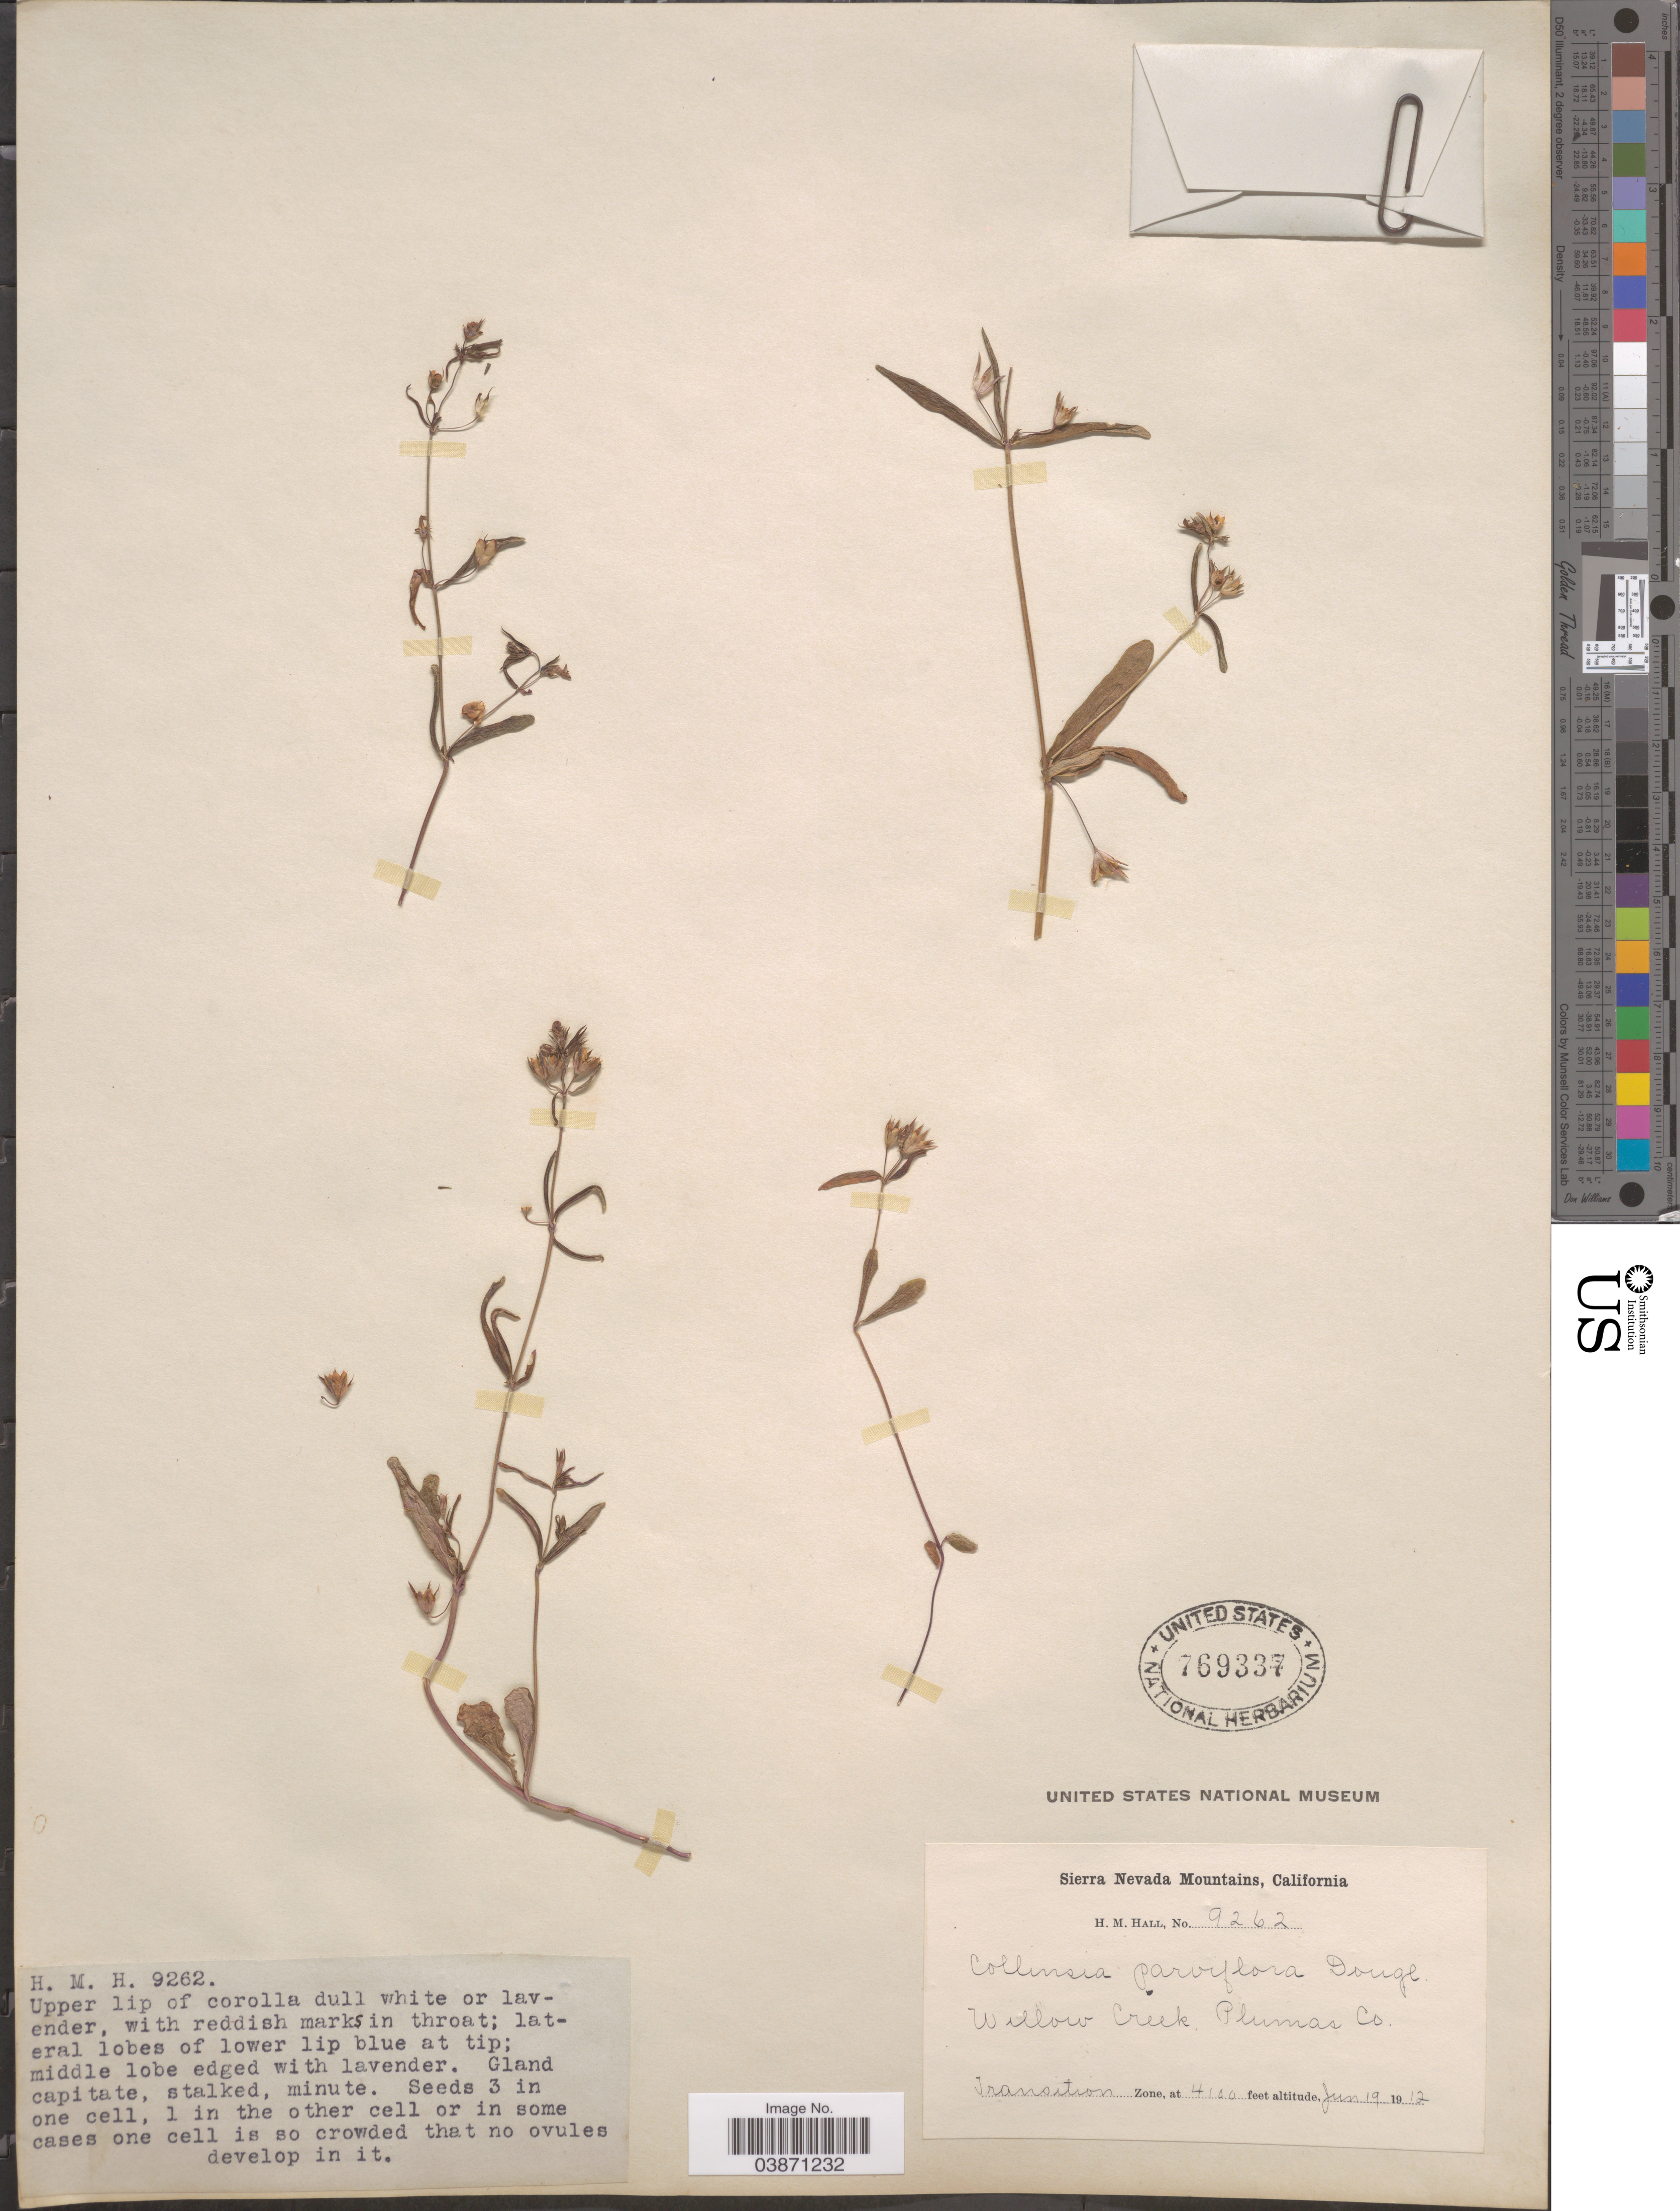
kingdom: Plantae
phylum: Tracheophyta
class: Magnoliopsida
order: Lamiales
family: Plantaginaceae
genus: Collinsia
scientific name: Collinsia parviflora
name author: Douglas ex Lindl.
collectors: H. M. Hall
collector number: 9262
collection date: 1912-06-19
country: United States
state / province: California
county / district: Plumas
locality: Sierra Nevada Mountains. Willow Creek, Plumas Co. Transition Zone.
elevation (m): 1250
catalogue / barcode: US 769337